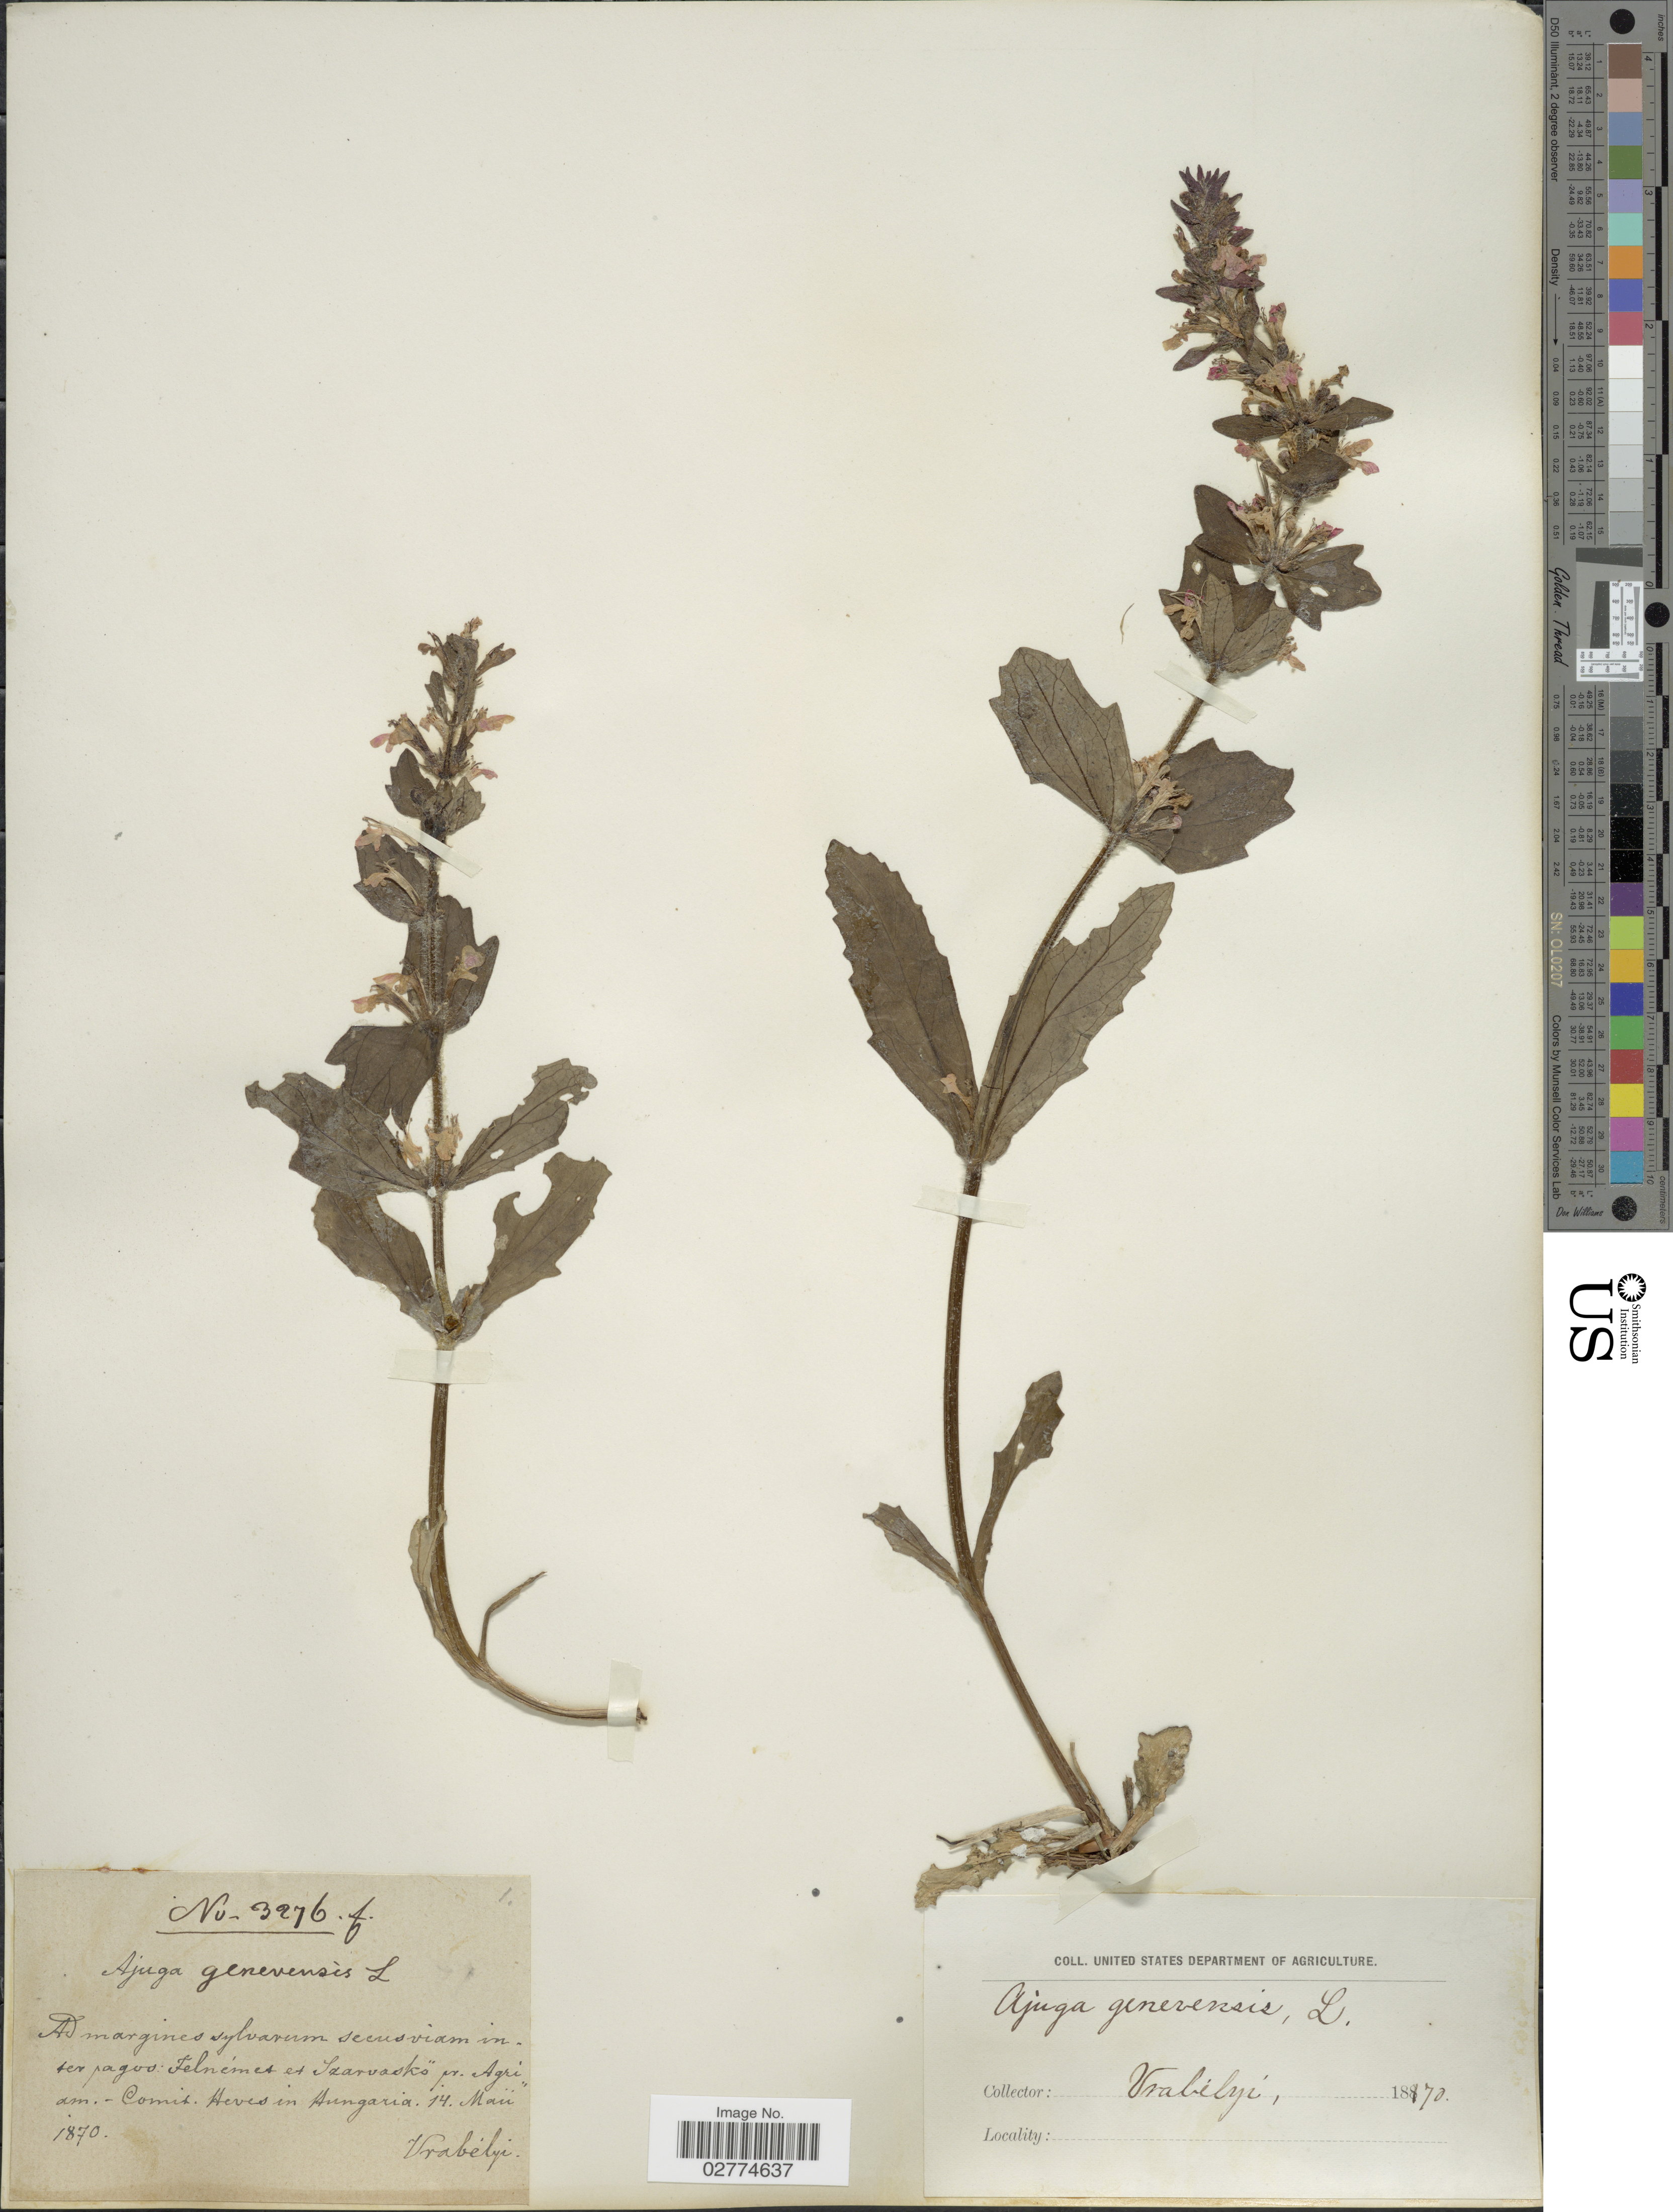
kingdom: Plantae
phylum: Tracheophyta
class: Magnoliopsida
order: Lamiales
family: Lamiaceae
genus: Ajuga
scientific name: Ajuga genevensis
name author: L.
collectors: Vrabélyi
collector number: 3276f*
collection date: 1870-05-14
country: Hungary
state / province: Heves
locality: Ad margines sylvarum secusviam inter pagoo: Telnémes et Szarvasko pr. Agriam - Comit Heves in Hungaria.